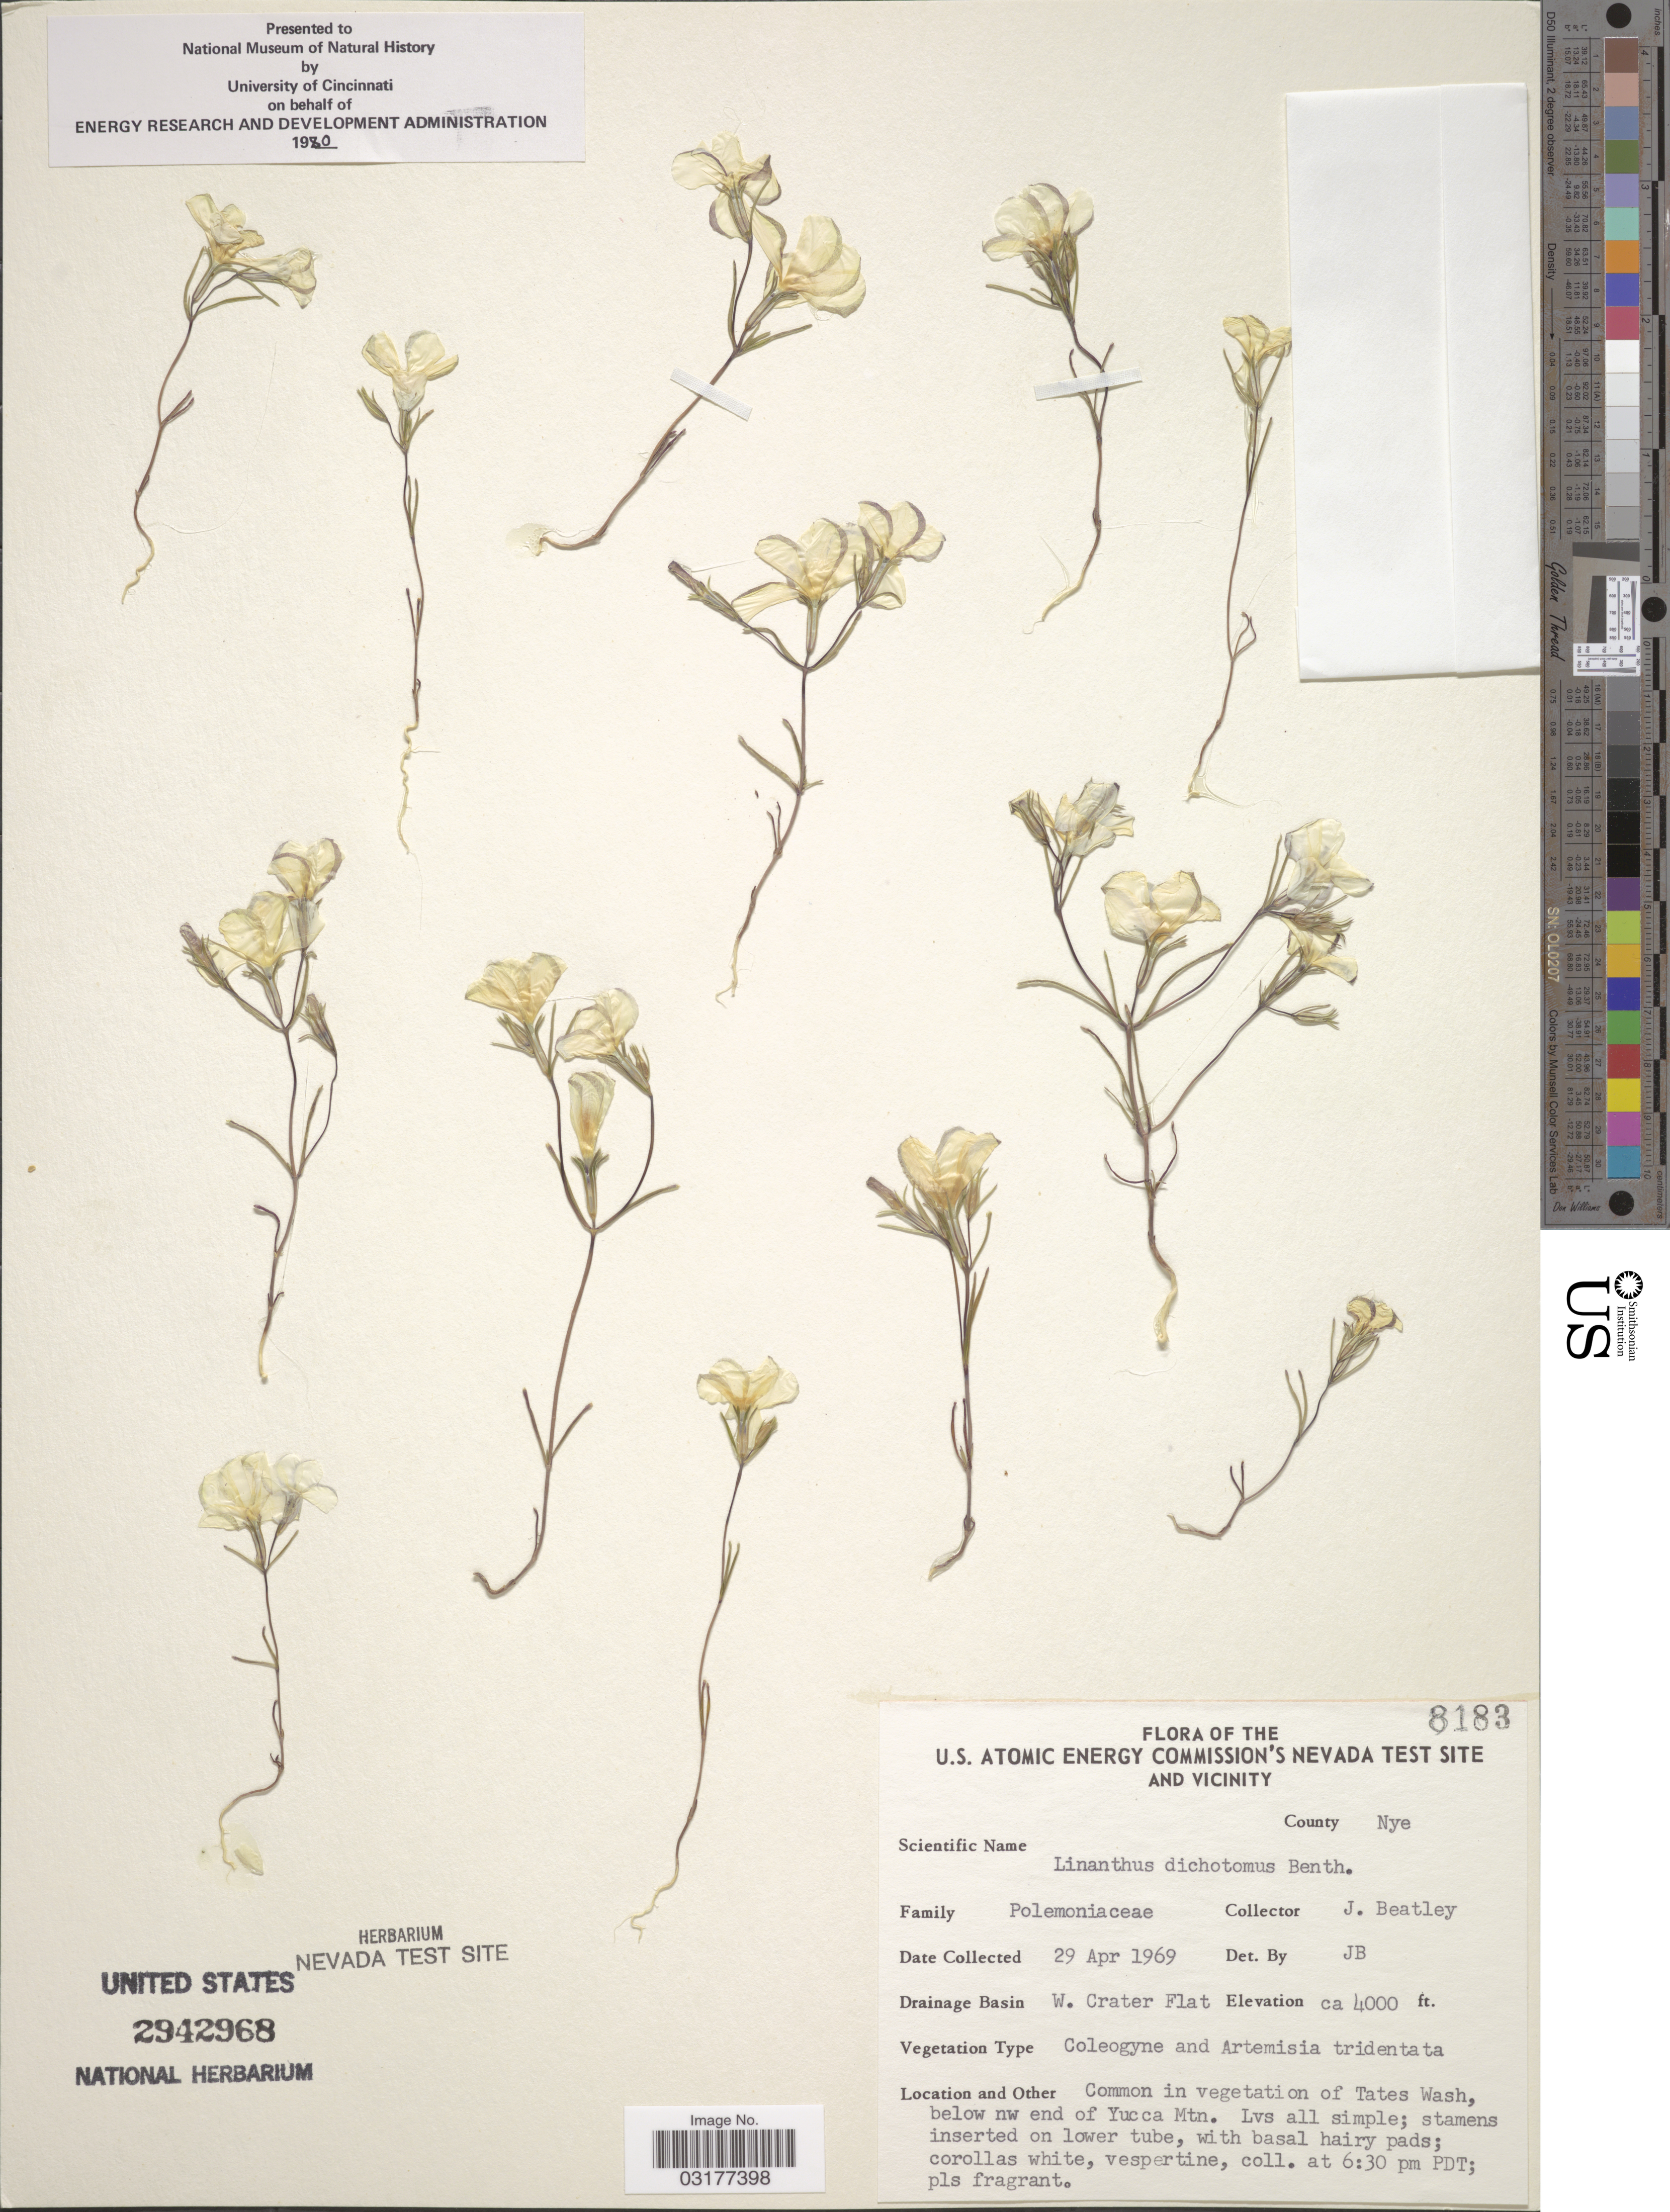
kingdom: Plantae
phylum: Tracheophyta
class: Magnoliopsida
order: Ericales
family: Polemoniaceae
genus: Linanthus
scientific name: Linanthus dichotomus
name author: Benth.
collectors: J. C. Beatley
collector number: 8183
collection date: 1969-04-29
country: United States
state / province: Nevada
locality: The U.S. Atomic Energy Commission's Nevada Test Site and Vicinity. County Nye. Drainage Basin W. Crater Flat. Common in vegetation in Tates Wash, below nw end of Yucca Mtn.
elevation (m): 1219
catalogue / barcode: US 2942968